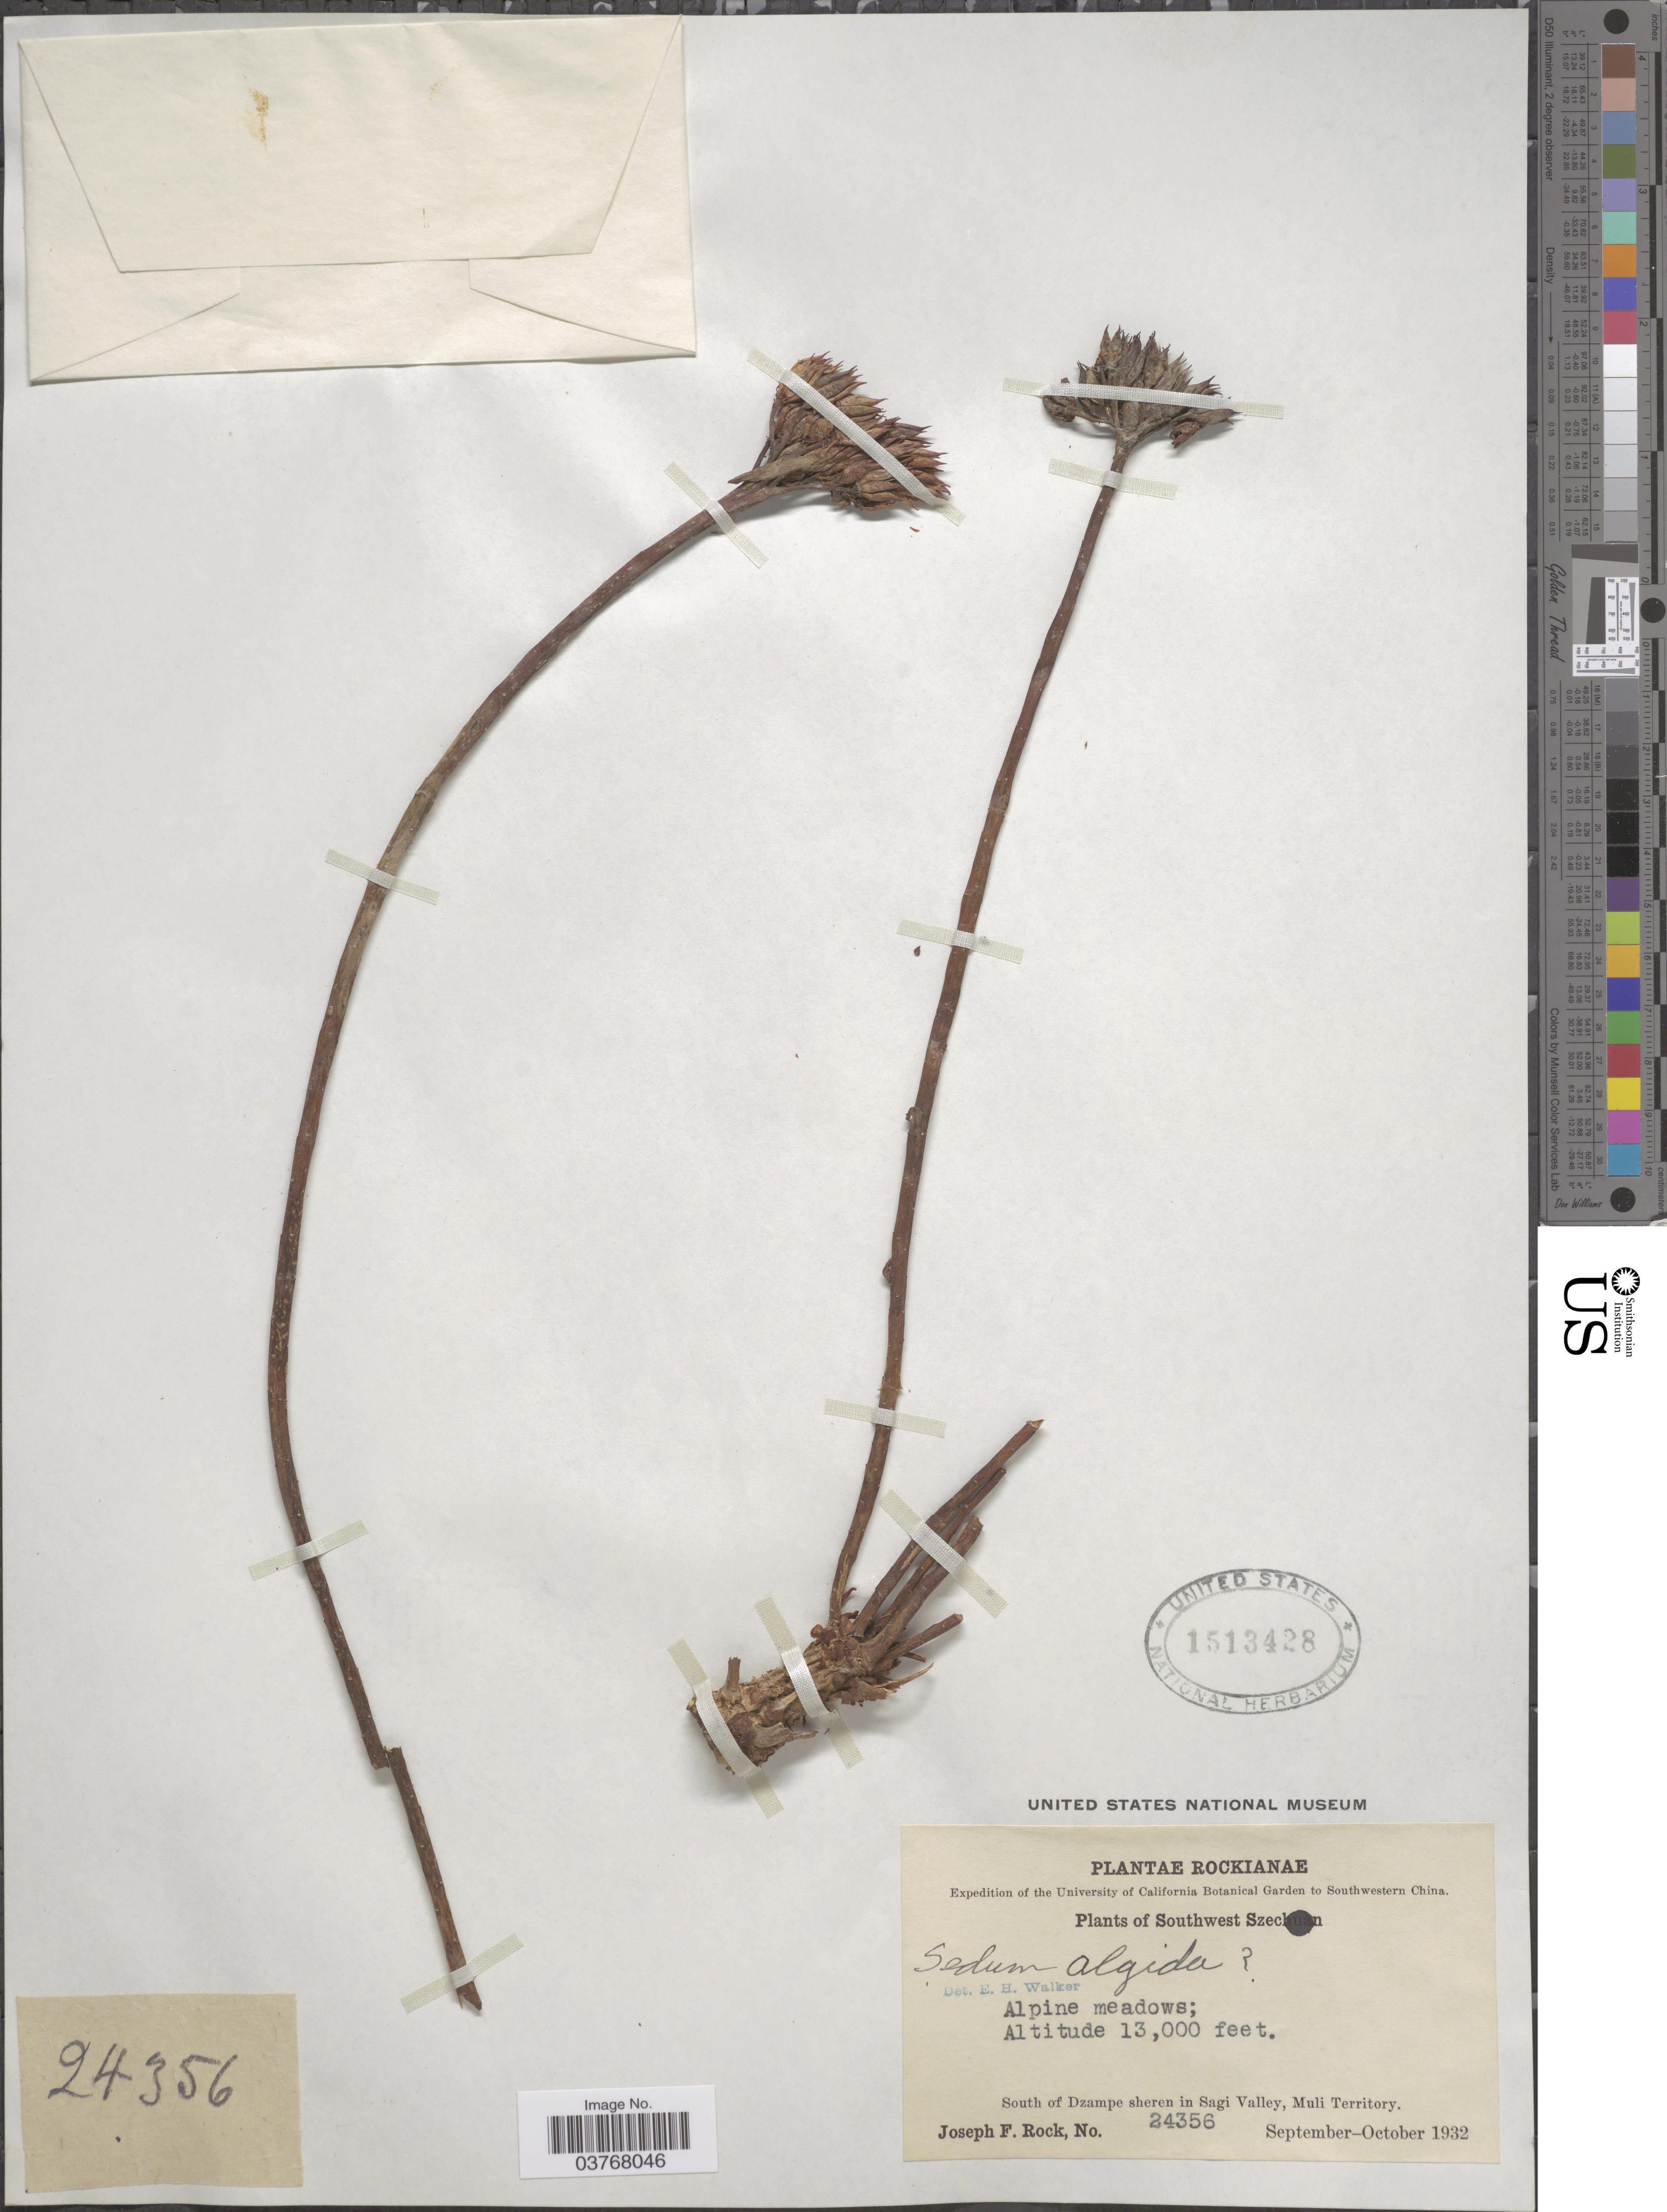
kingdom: Plantae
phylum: Tracheophyta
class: Magnoliopsida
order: Saxifragales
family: Crassulaceae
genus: Rhodiola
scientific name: Rhodiola sp.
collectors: J. F. Rock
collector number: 24356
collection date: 1932-09/1932-10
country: China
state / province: Sichuan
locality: Southwest Szechuan. South of Dzampe sheren in Sagi Valley, Muli Territory.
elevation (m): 3962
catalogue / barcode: US 1513428